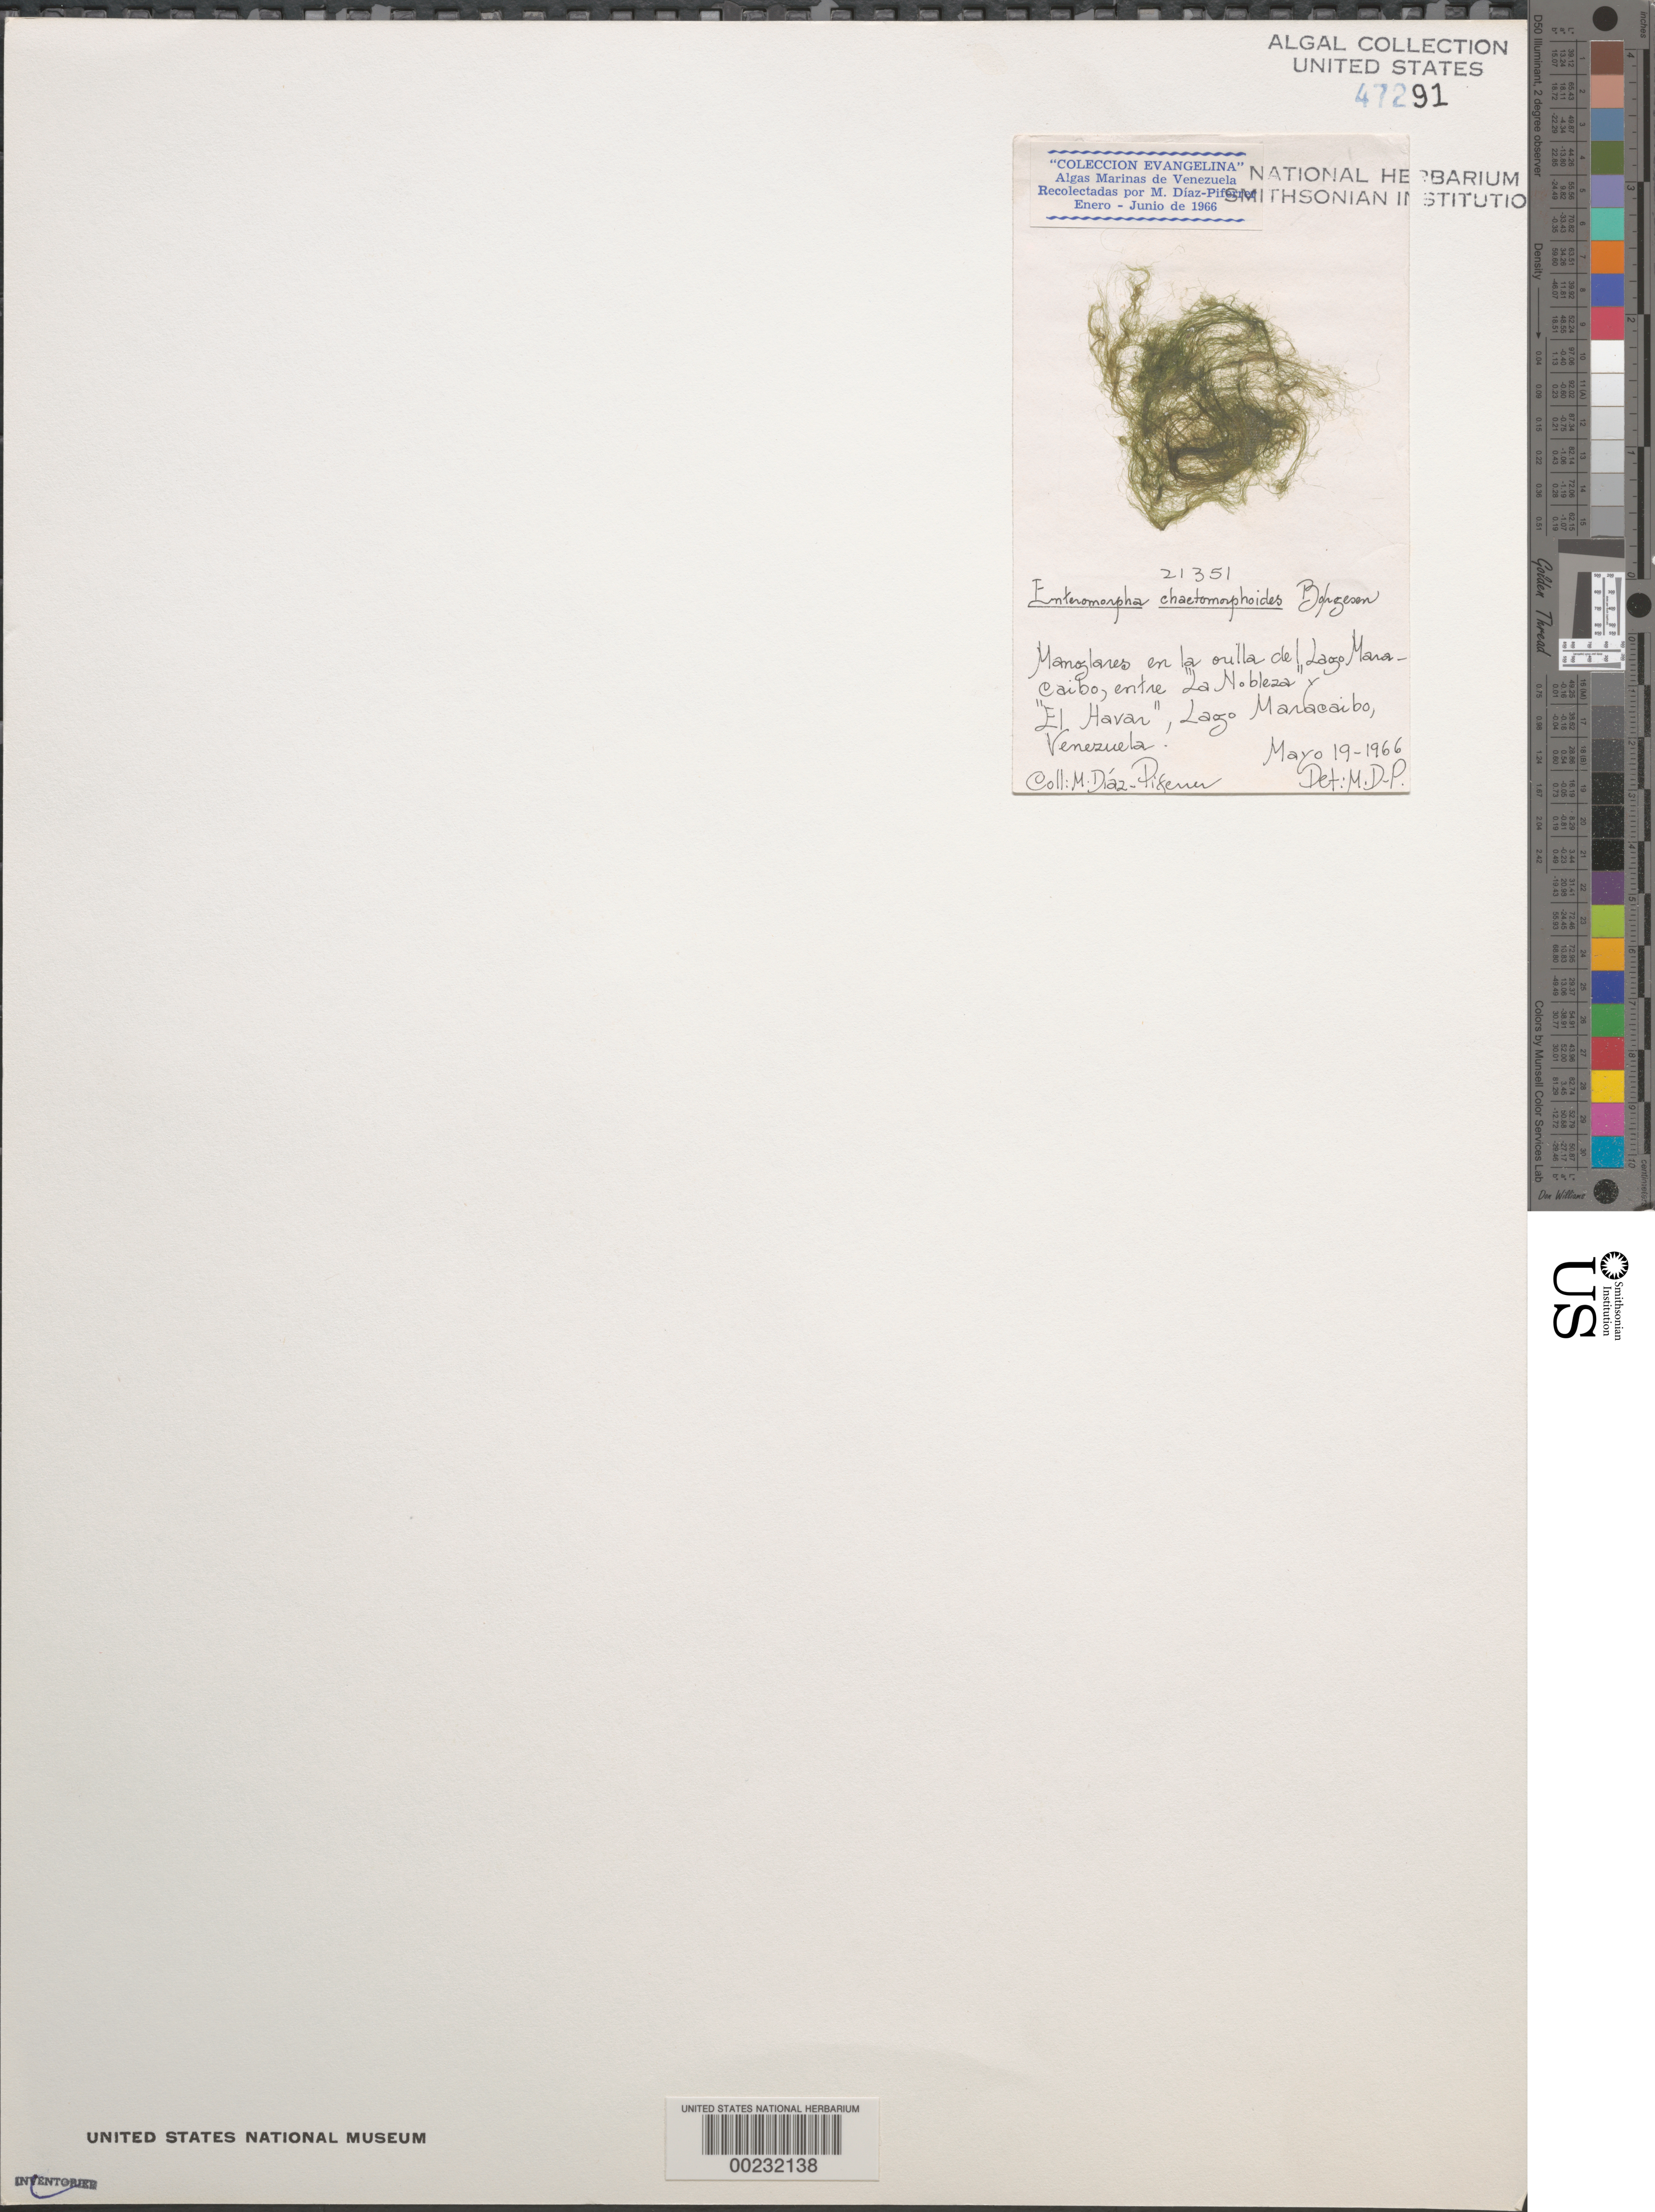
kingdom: Plantae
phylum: Chlorophyta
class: Ulvophyceae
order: Ulvales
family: Ulvaceae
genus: Ulva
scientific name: Ulva chaetomorphoides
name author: (Børgesen) H.S. Hayden et al.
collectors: M. Diaz-Piferrer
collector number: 21351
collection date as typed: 19 May 1966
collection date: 1966-05-19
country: Venezuela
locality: Lago maracaibo, between la nobleza and el havar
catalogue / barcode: US 47291